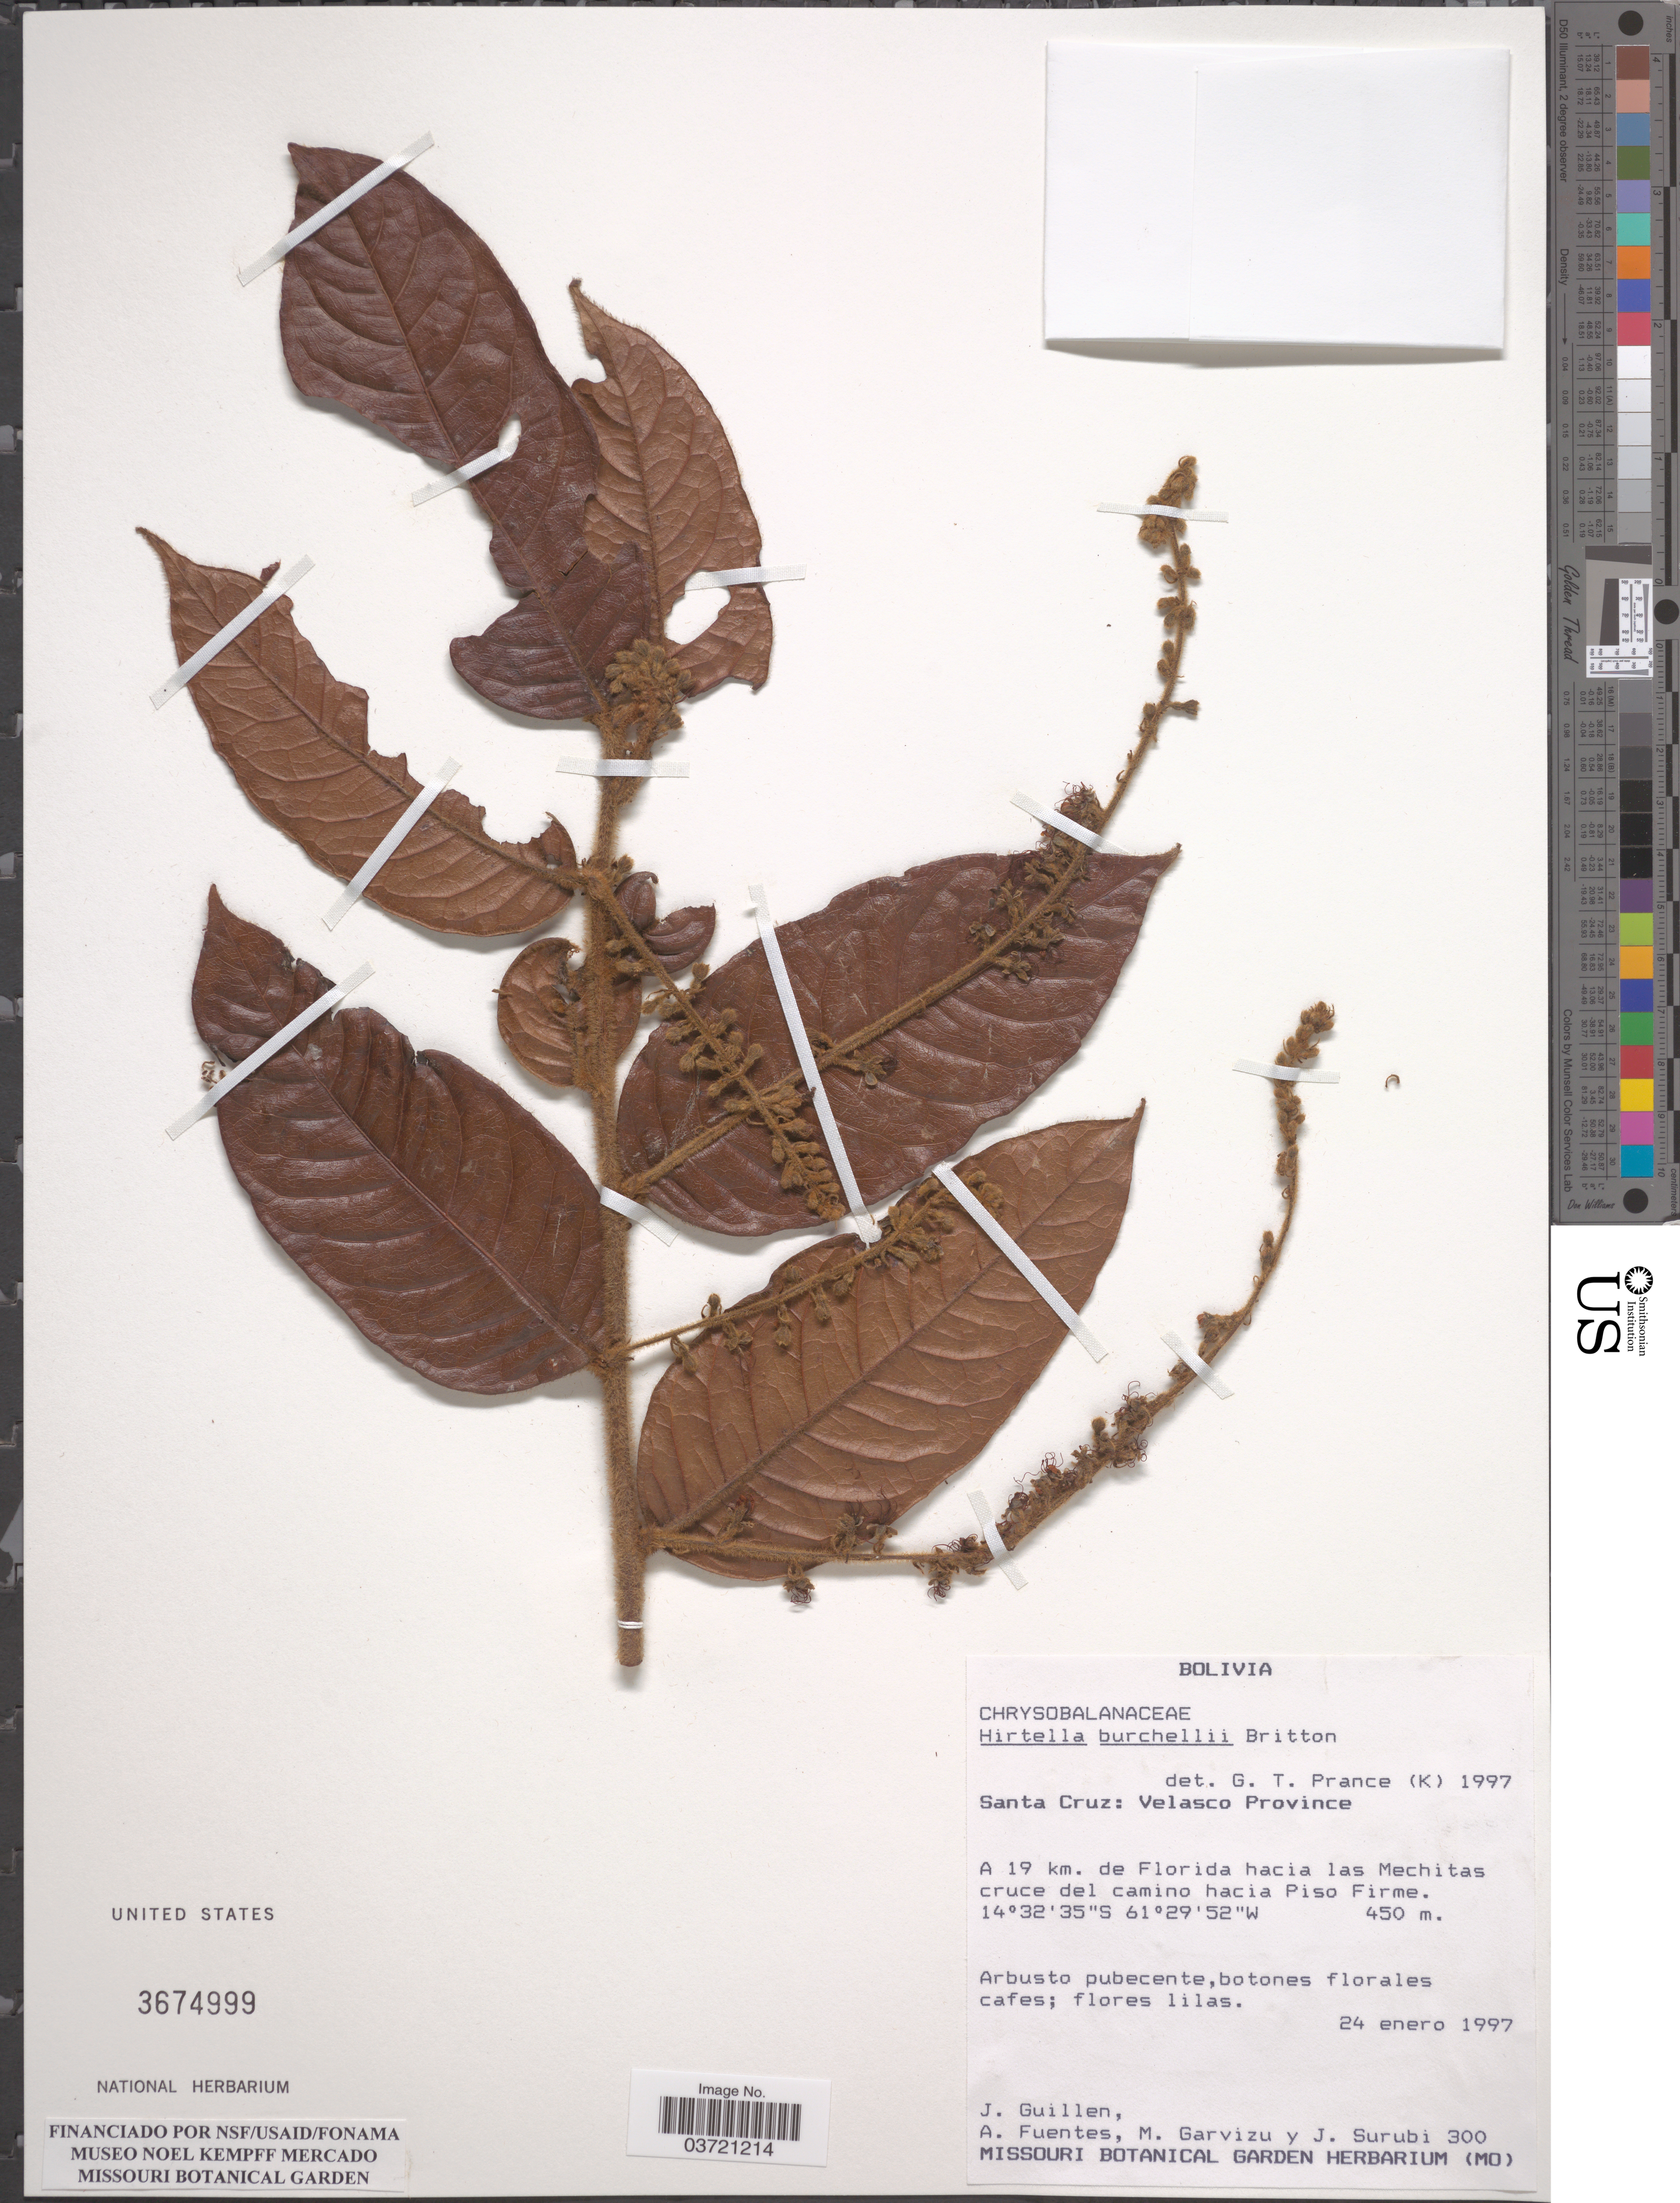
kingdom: Plantae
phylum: Tracheophyta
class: Magnoliopsida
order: Malpighiales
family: Chrysobalanaceae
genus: Hirtella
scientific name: Hirtella burchellii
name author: Britton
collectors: J. Guillén, A. Fuentes, M. Garvizu & J. Surubi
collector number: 300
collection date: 1997-01-24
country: Bolivia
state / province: Santa Cruz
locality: Velasco Province. A 19 km. de Florida hacia las Mechitas cruce del camino hacia Piso Firme.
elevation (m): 450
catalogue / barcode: US 3674999